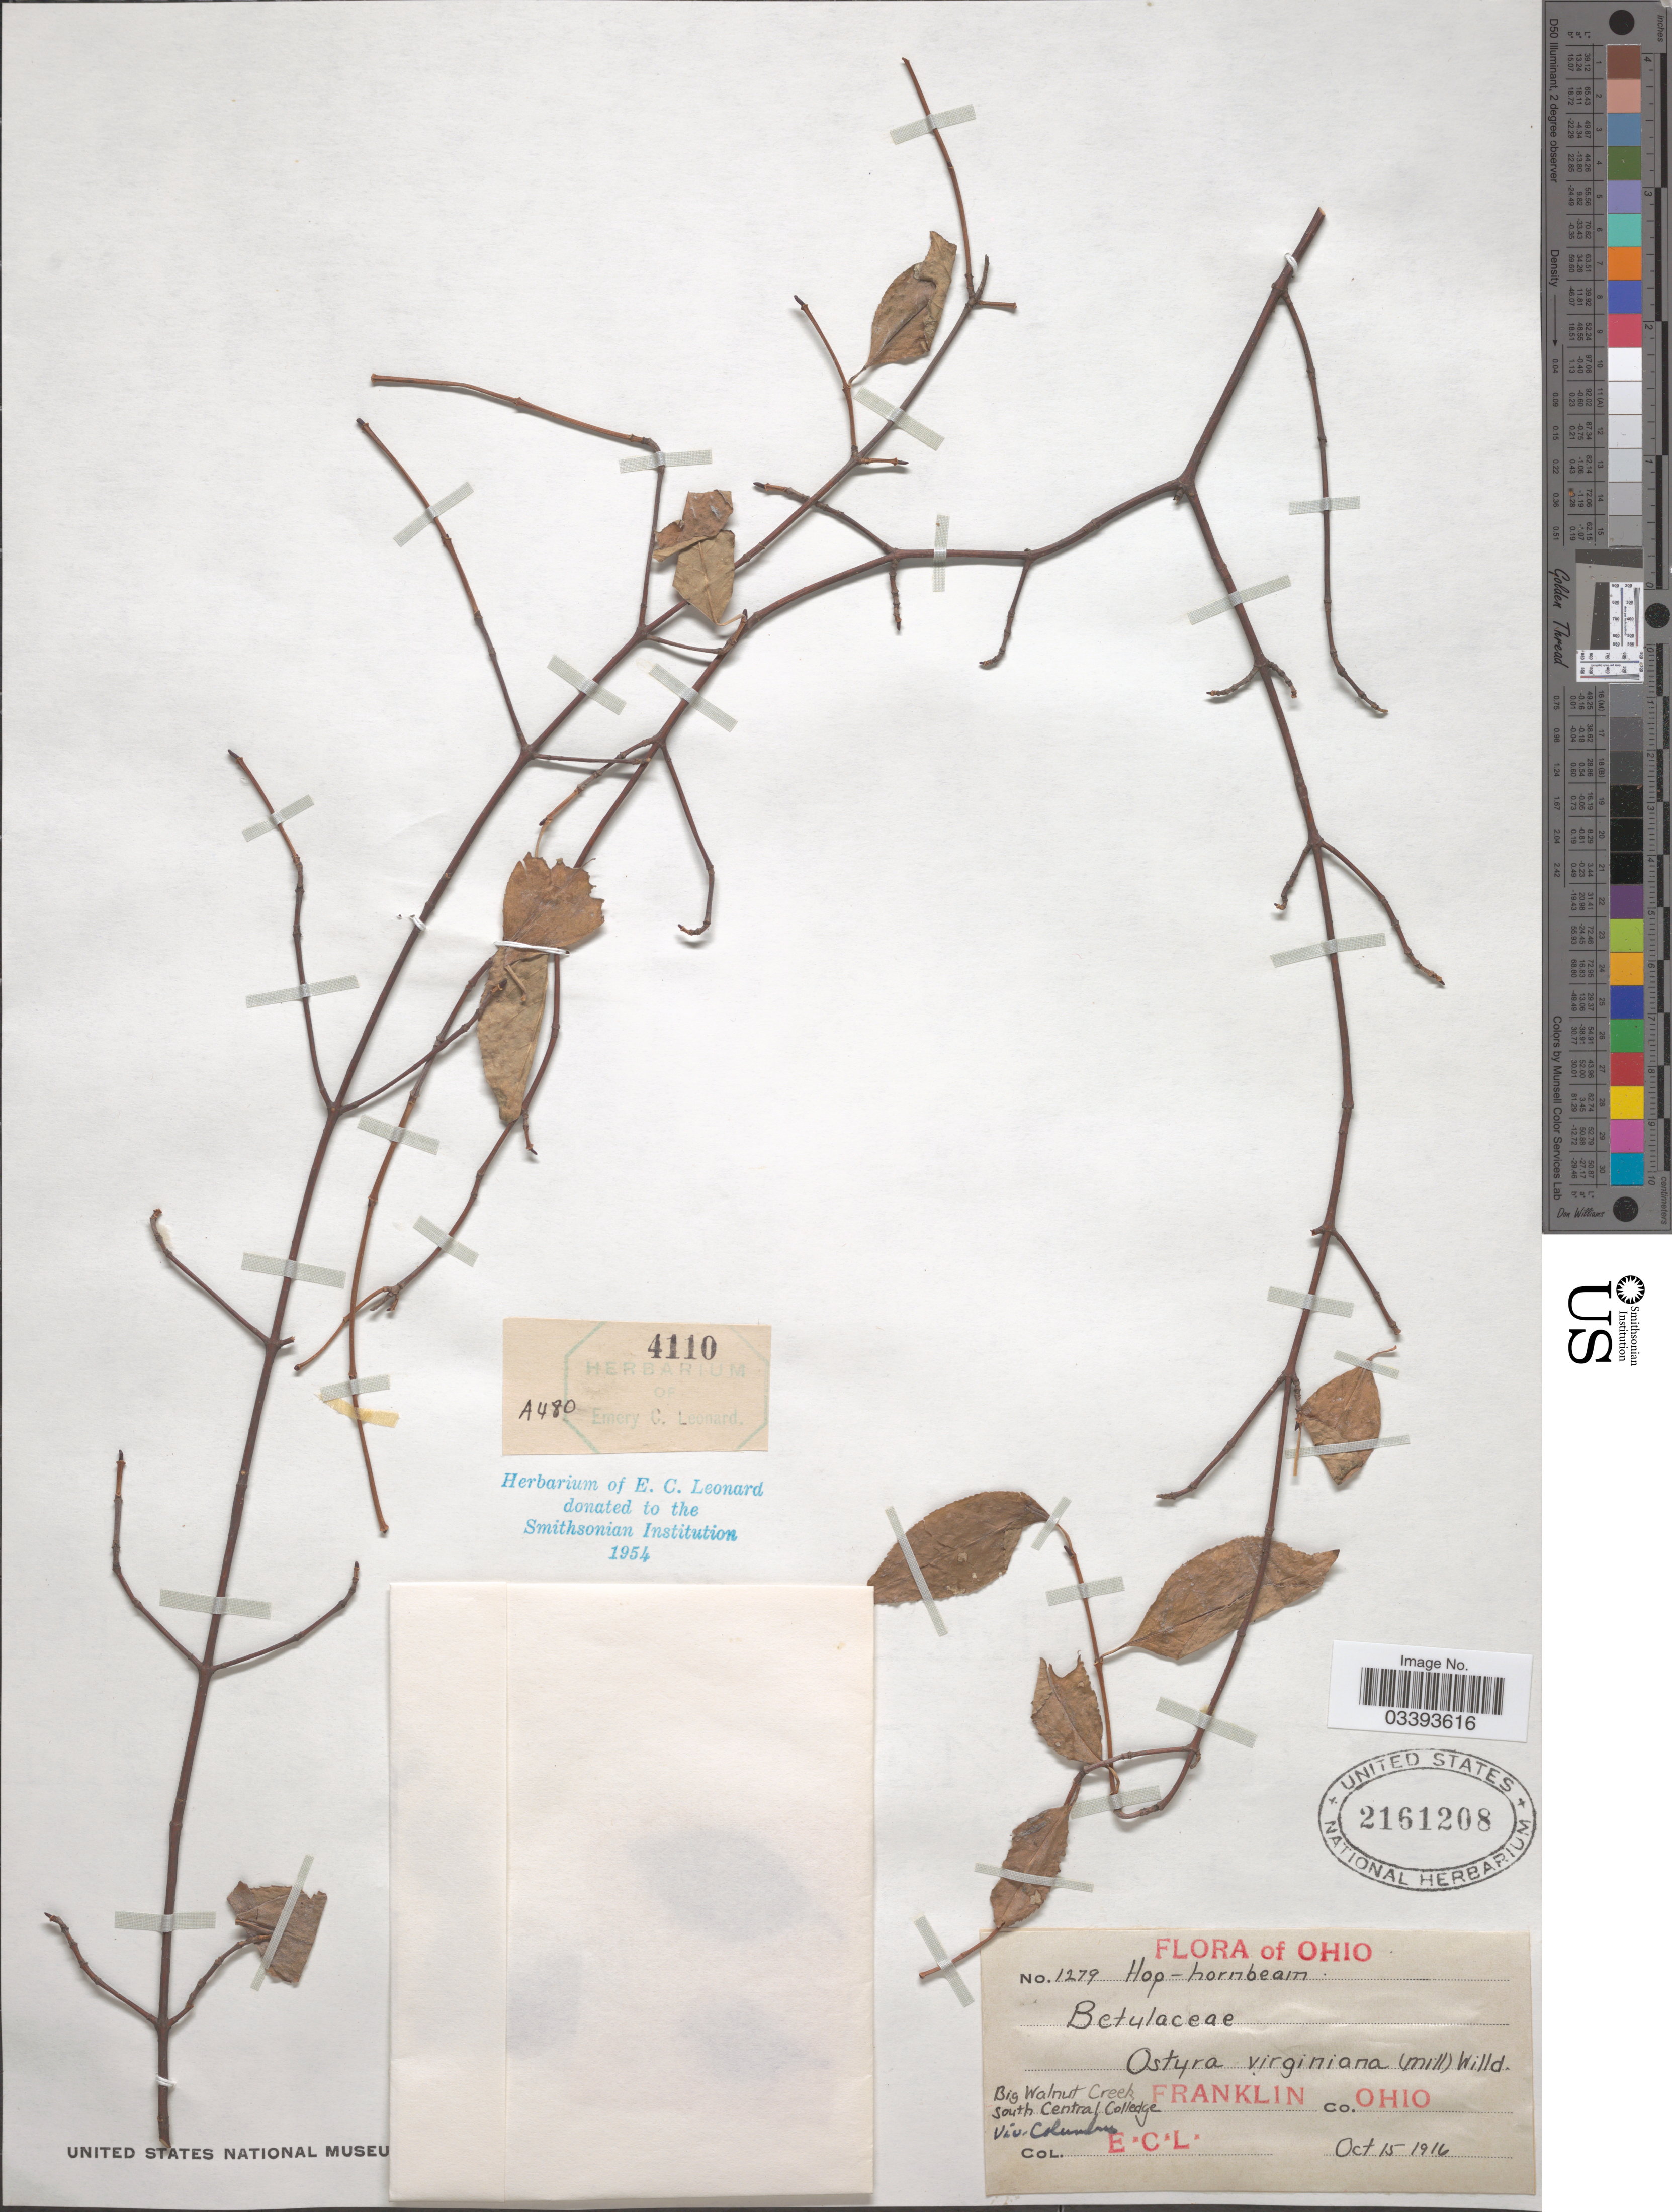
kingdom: Plantae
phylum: Tracheophyta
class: Magnoliopsida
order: Fagales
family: Betulaceae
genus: Ostrya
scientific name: Ostrya virginiana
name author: (Mill.) K. Koch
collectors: E. C. Leonard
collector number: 1279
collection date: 1916-10-15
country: United States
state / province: Ohio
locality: Big Walnut Creek. South Central College. Franklin Co. Vic. Columbus.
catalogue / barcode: US 2161208